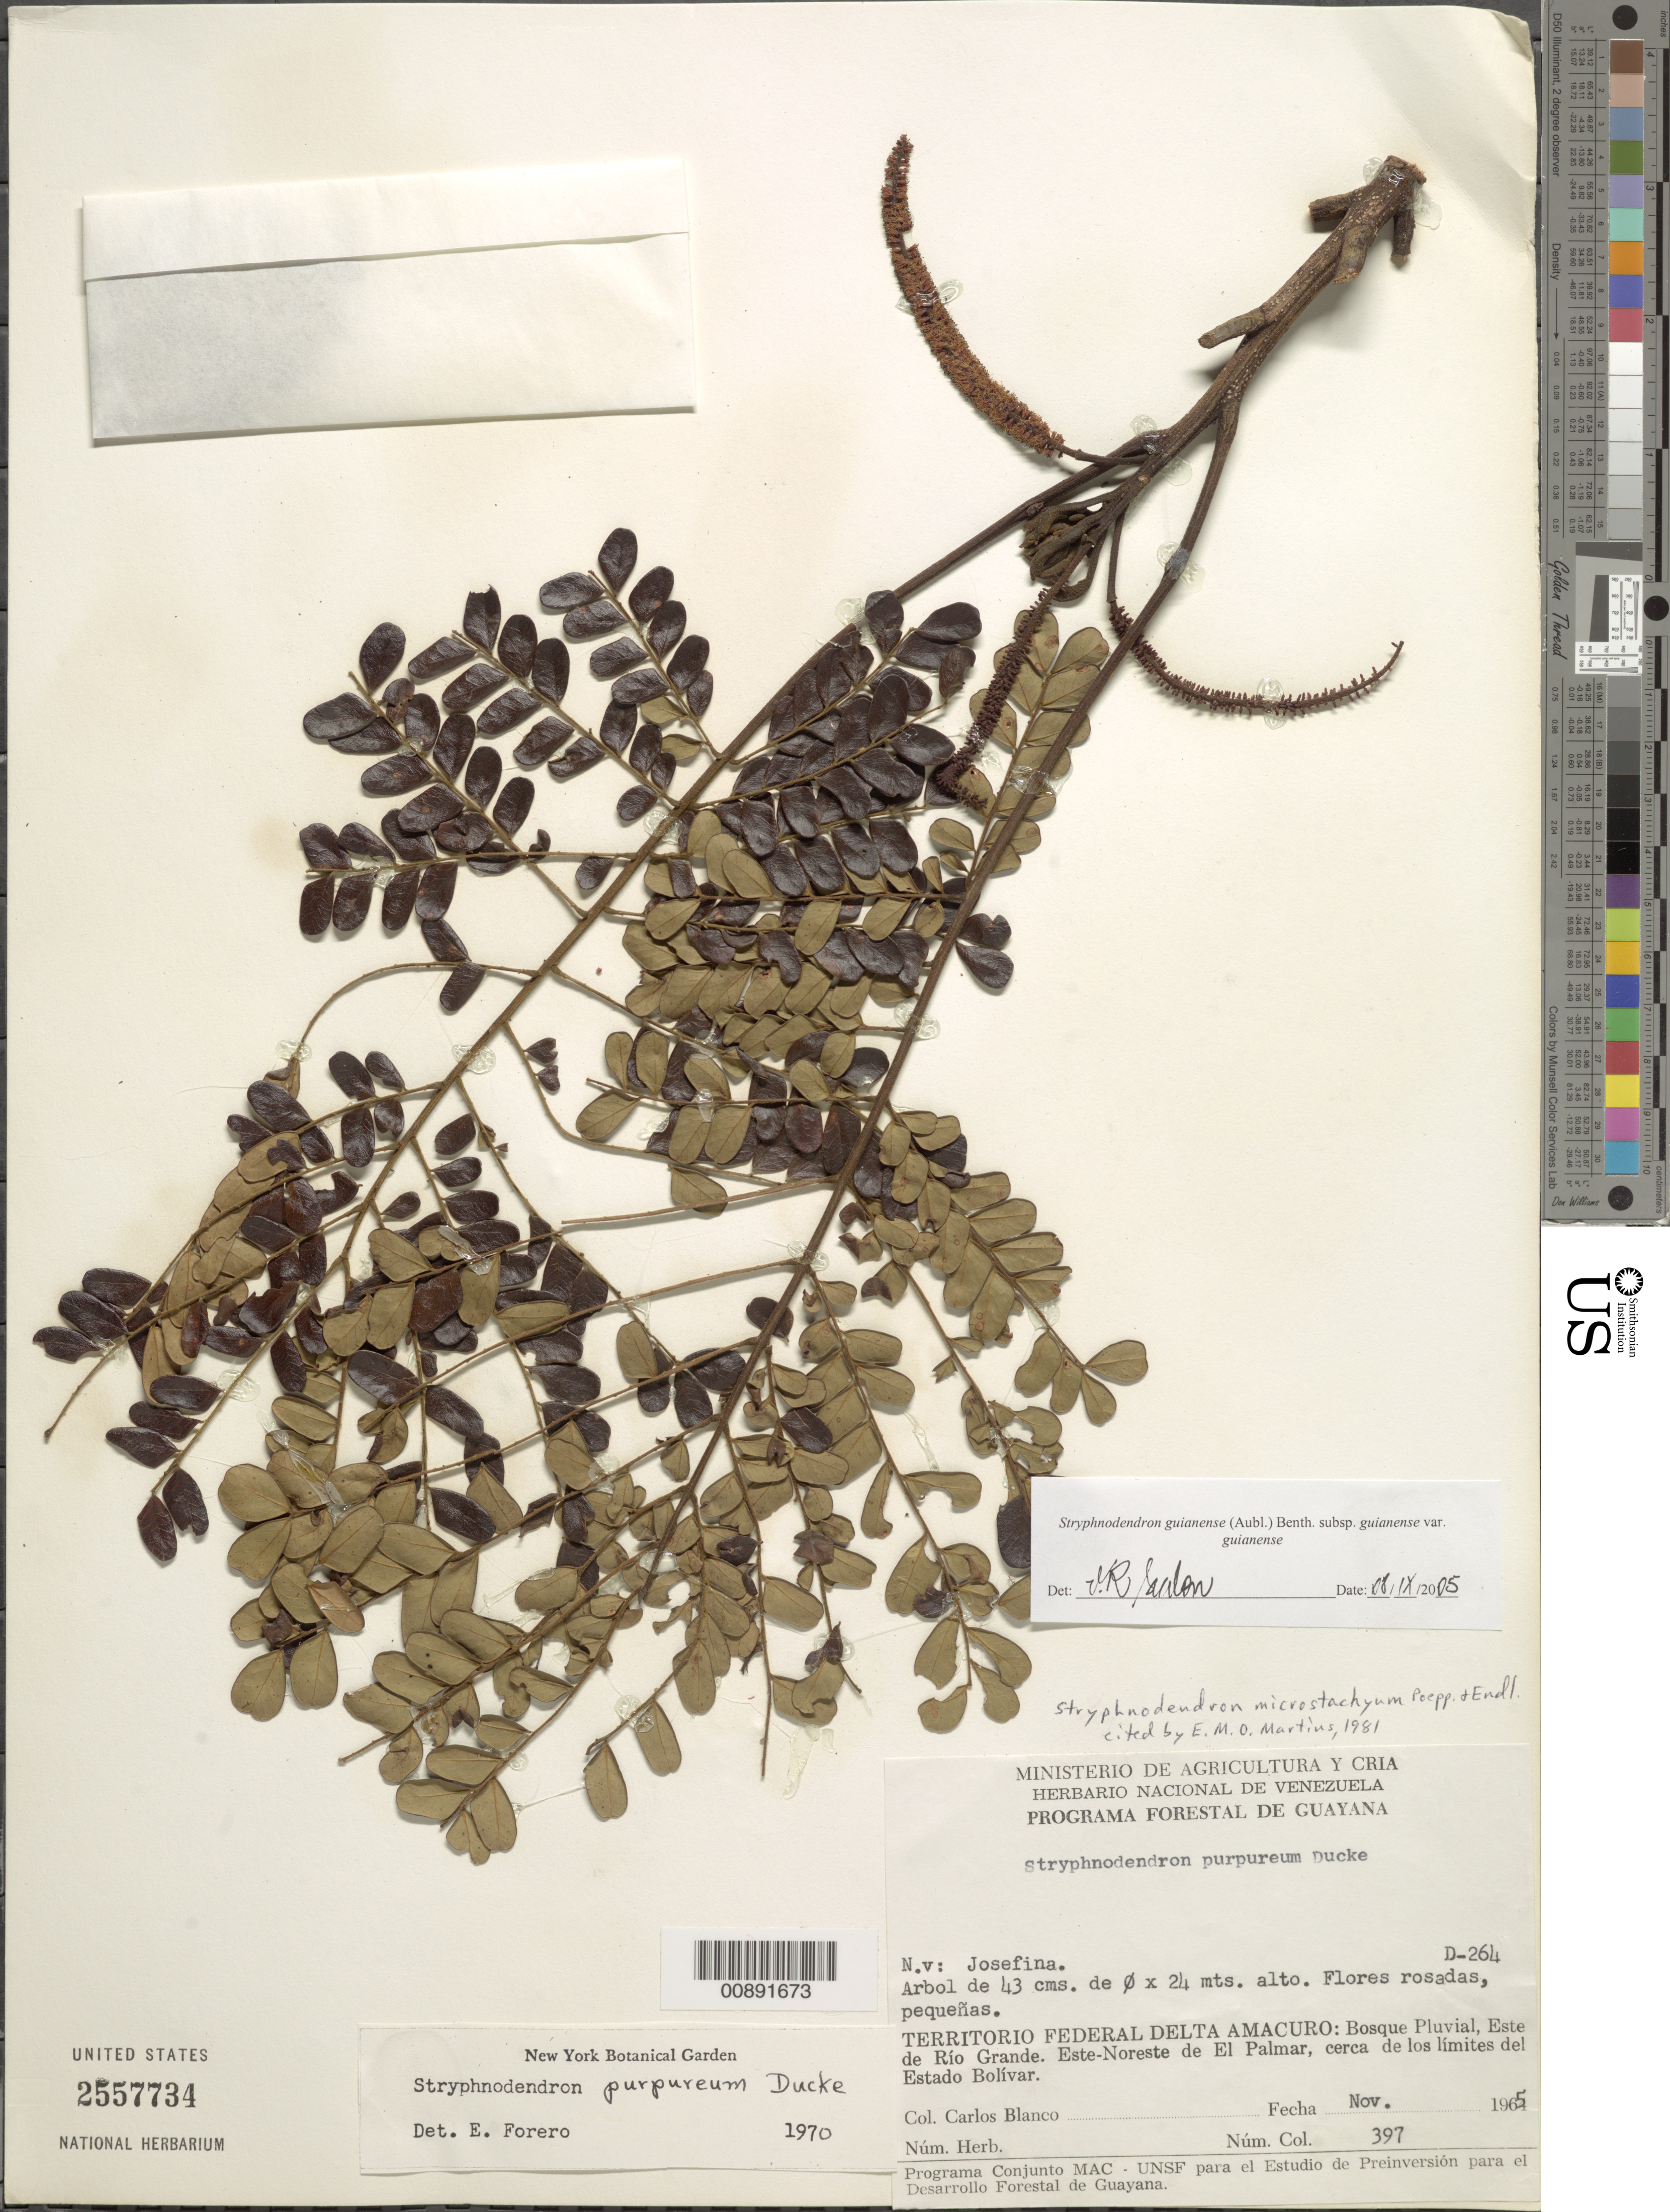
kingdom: Plantae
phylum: Tracheophyta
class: Magnoliopsida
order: Fabales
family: Fabaceae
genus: Stryphnodendron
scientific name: Stryphnodendron guianense subsp. guianense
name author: (Aubl.) Benth.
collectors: C. A. Blanco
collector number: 397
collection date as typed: Nov-65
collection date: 1965-11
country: Venezuela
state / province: Delta Amacuro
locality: Río Grande, Este de; Este-Noreste de El Palmar, cerca de los limites del Estado Bolívar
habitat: Rainforest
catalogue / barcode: US 2557734